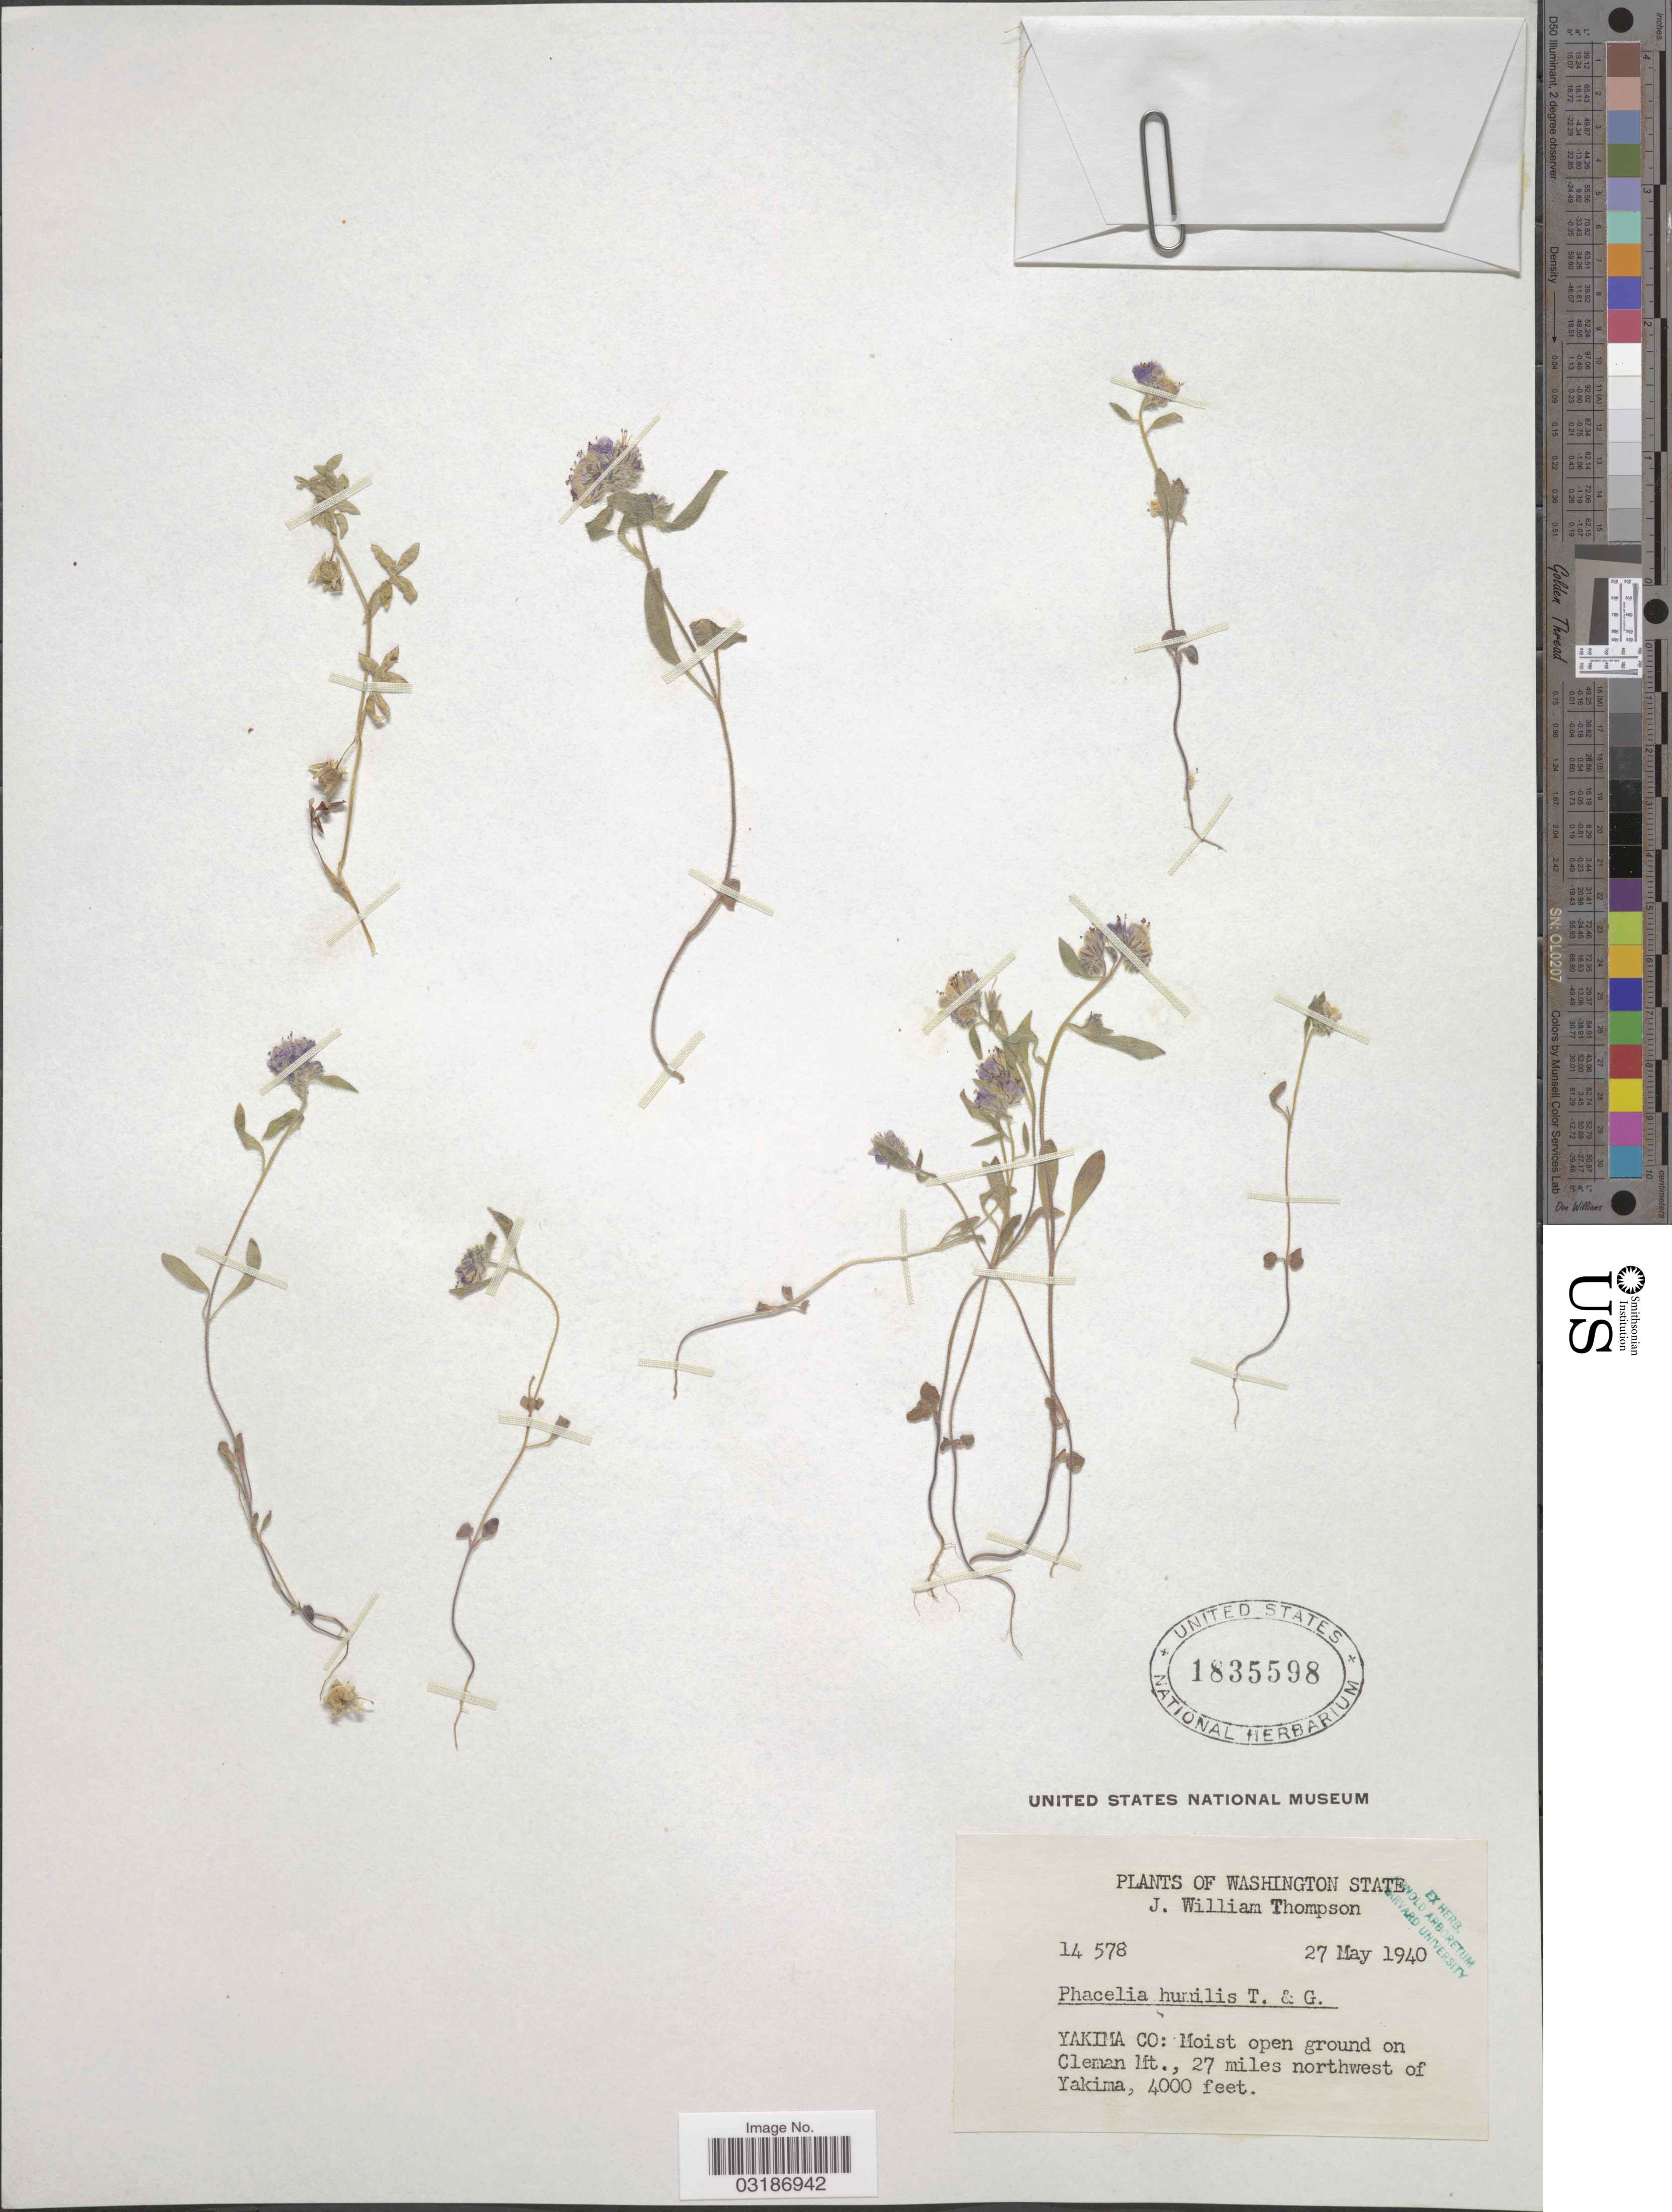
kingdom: Plantae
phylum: Tracheophyta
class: Magnoliopsida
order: Boraginales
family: Hydrophyllaceae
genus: Phacelia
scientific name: Phacelia humilis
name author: Torr. & A. Gray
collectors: J. W. Thompson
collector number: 14578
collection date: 1940-05-27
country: United States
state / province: Washington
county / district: Yakima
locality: Yakima Co: Moist open ground on Cleman Mt., 27 miles northwest of Yakima.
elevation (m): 1219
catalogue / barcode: US 1835598